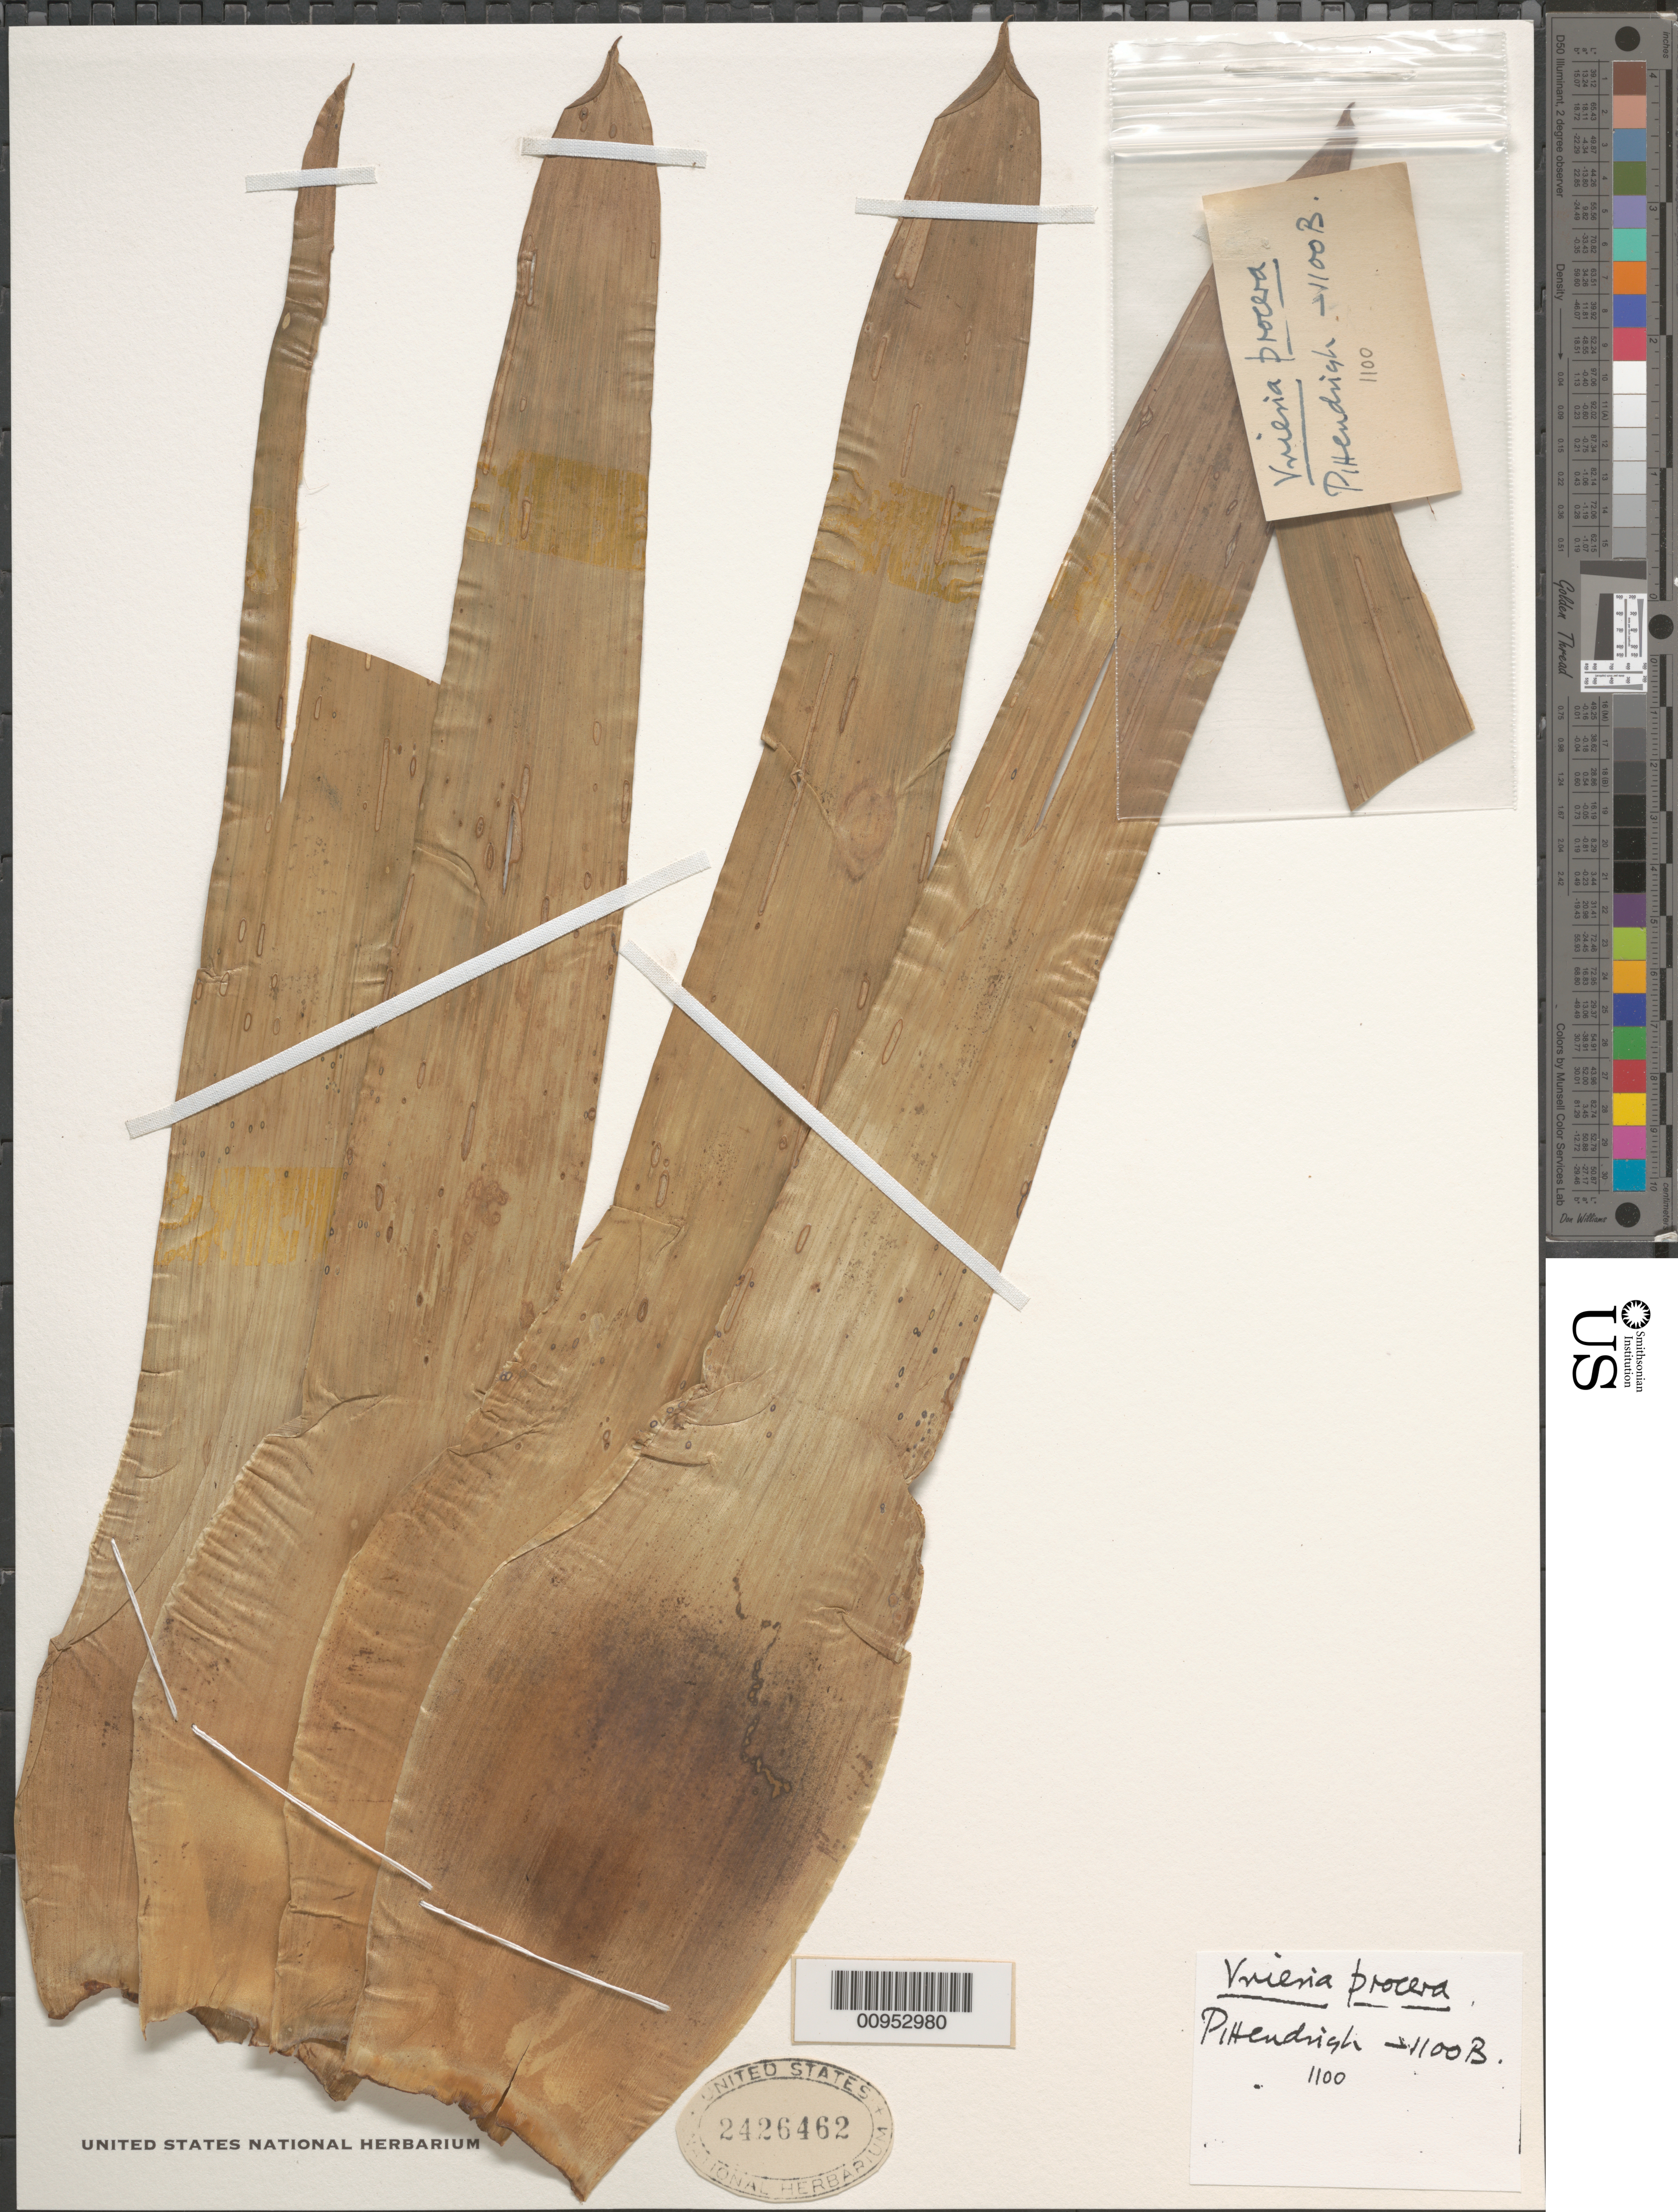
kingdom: Plantae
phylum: Tracheophyta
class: Liliopsida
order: Poales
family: Bromeliaceae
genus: Vriesea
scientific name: Vriesea procera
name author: (Mart. ex Schult. & Schult. f.) Wittm.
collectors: C. S. Pittendrigh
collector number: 1100B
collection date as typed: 1944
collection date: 1944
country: Trinidad and Tobago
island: Trinidad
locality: Tamana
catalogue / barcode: US 2426462